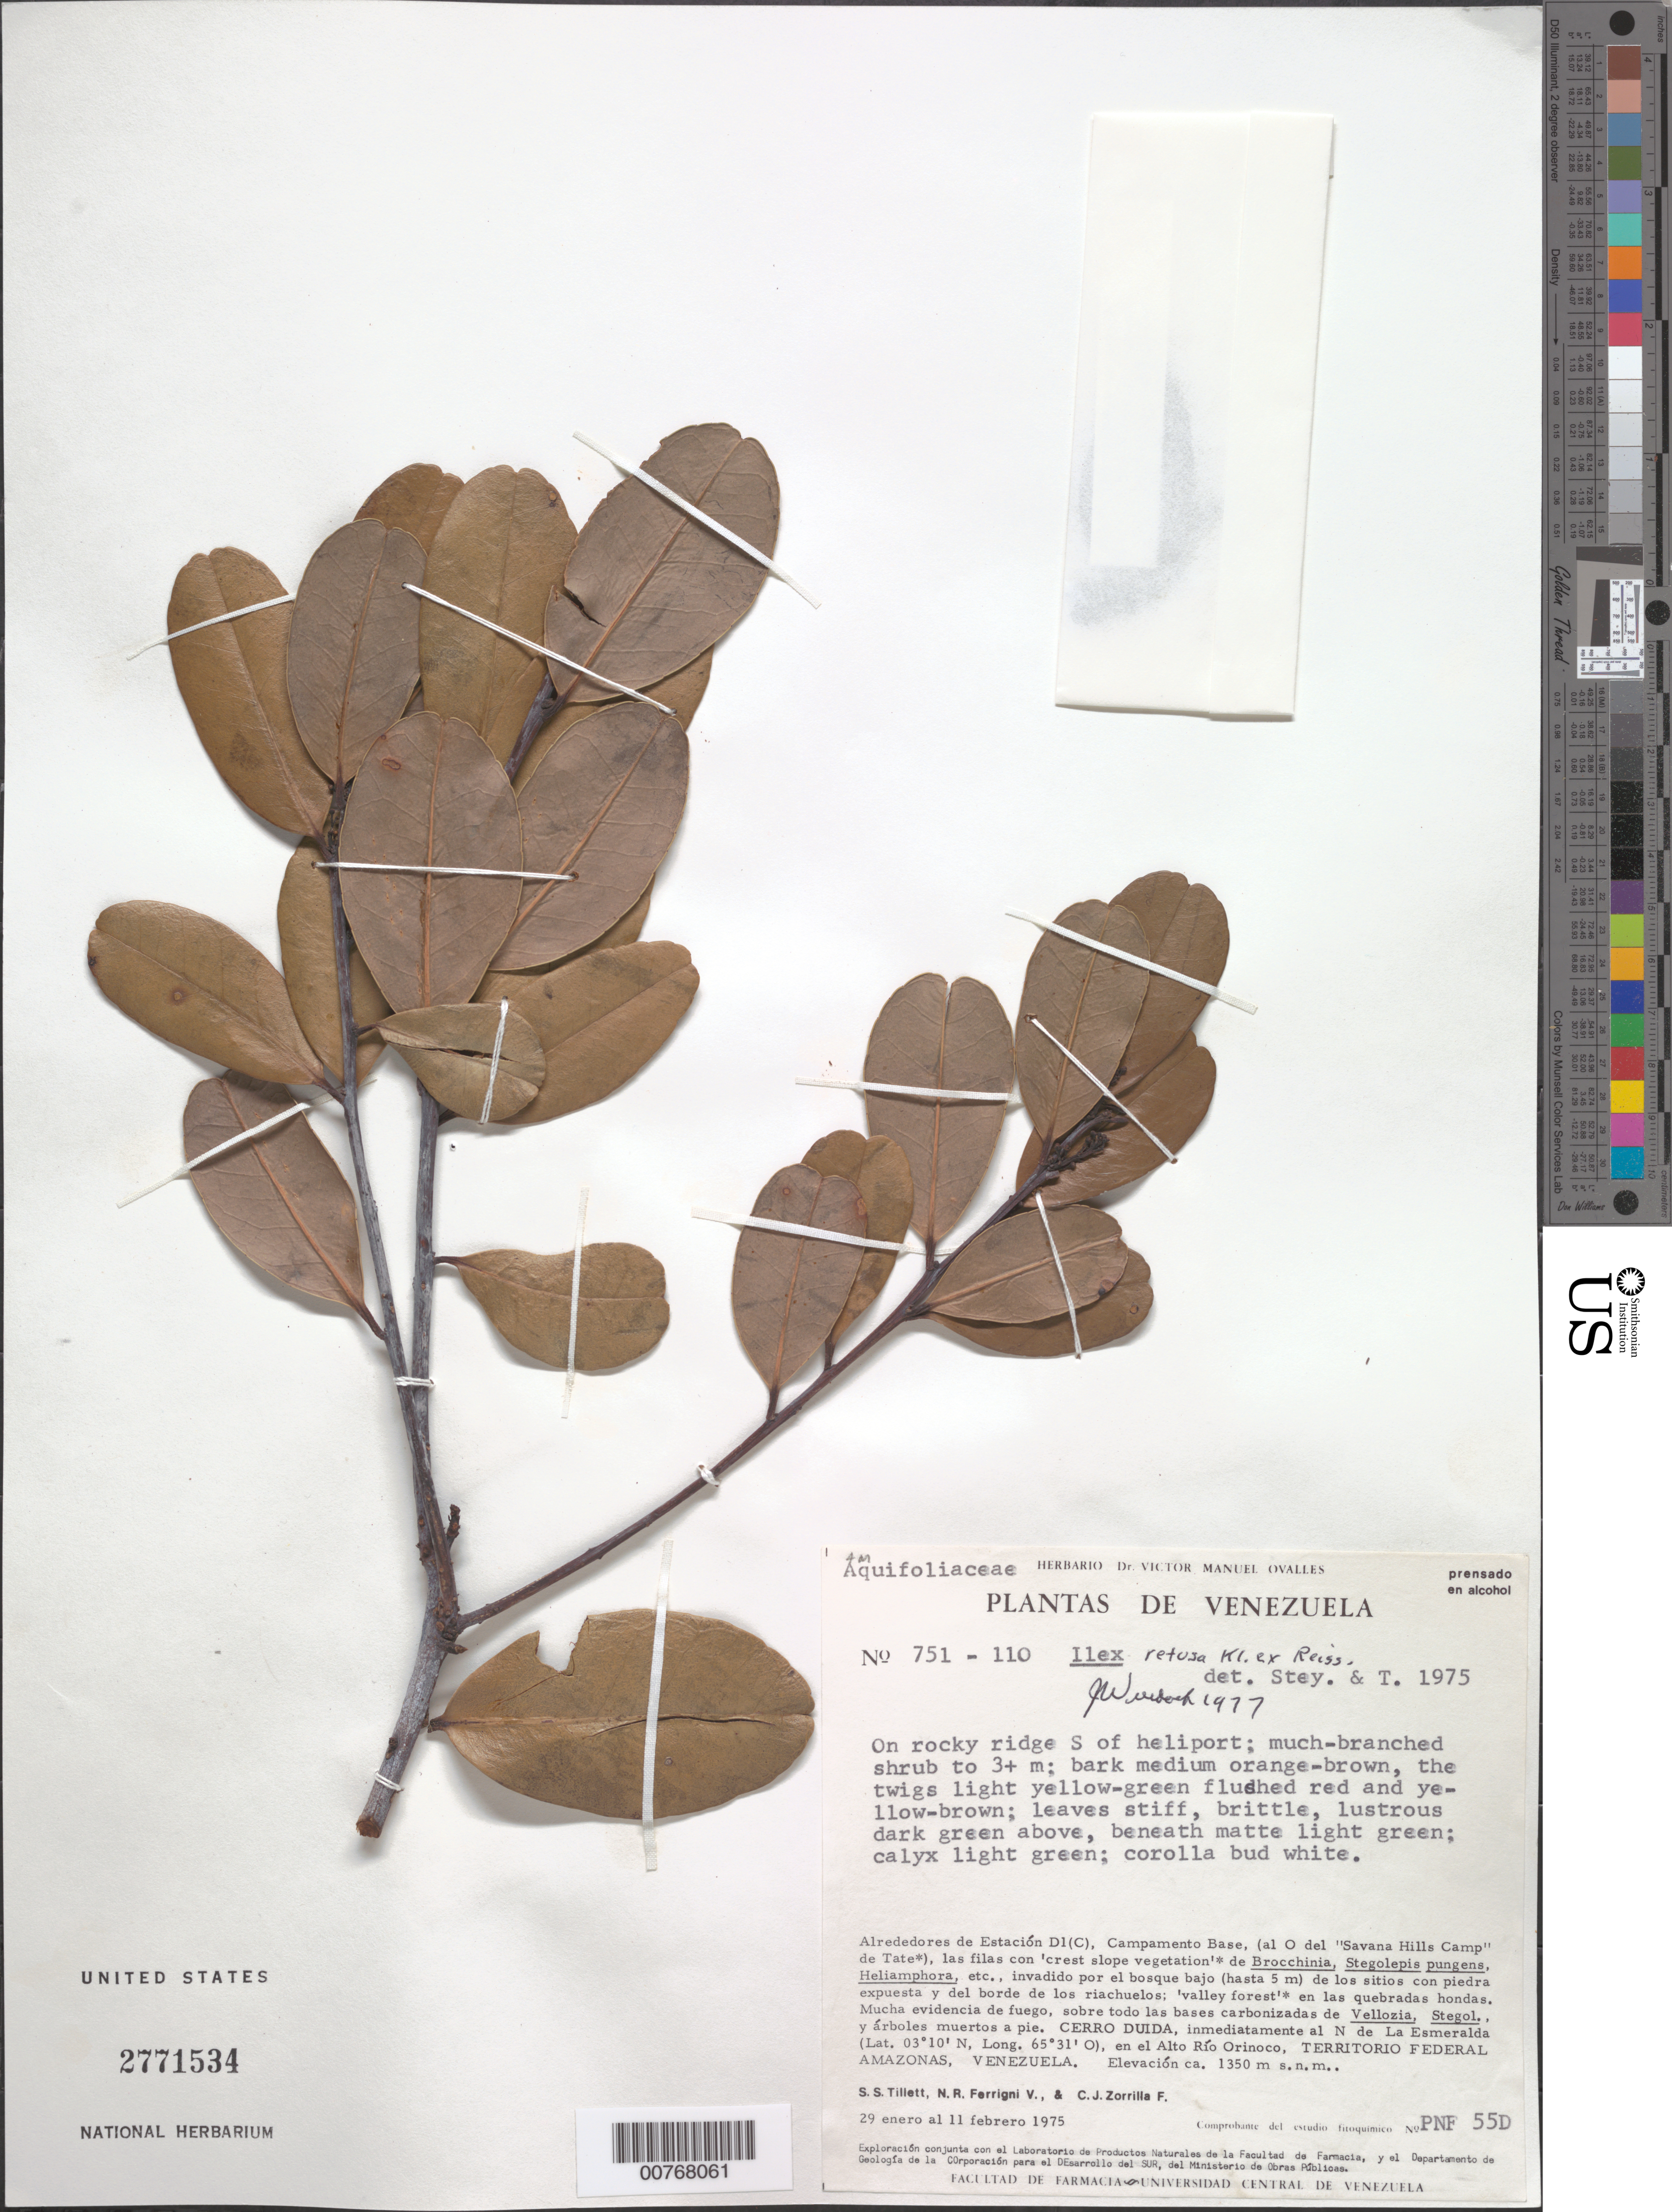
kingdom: Plantae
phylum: Tracheophyta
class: Magnoliopsida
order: Aquifoliales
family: Aquifoliaceae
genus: Ilex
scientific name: Ilex retusa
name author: Klotzsch ex Reissek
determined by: Wurdack, John J., (US), US (UNITED STATES)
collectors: S. S. Tillett, N. Ferrigni V. & C. Zorrilla F.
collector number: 751 110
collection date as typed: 29-Jan-75 to 11-Feb-75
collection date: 1975-01-29/1975-02-11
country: Venezuela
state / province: Amazonas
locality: Cerro Duida, N de La Esmeralda, en el Alto Rio Orinoco; Estacion D1C, Camp. Base (O del Savanna Hills Camp de Tate)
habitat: Rocky ridge; las filas with "crest slope vegetation" of Brocchinia, Stegolepis pungens, Heliamphora, etc…encroaching on the low forest (up to 5 m)…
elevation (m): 1350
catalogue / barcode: US 2771534